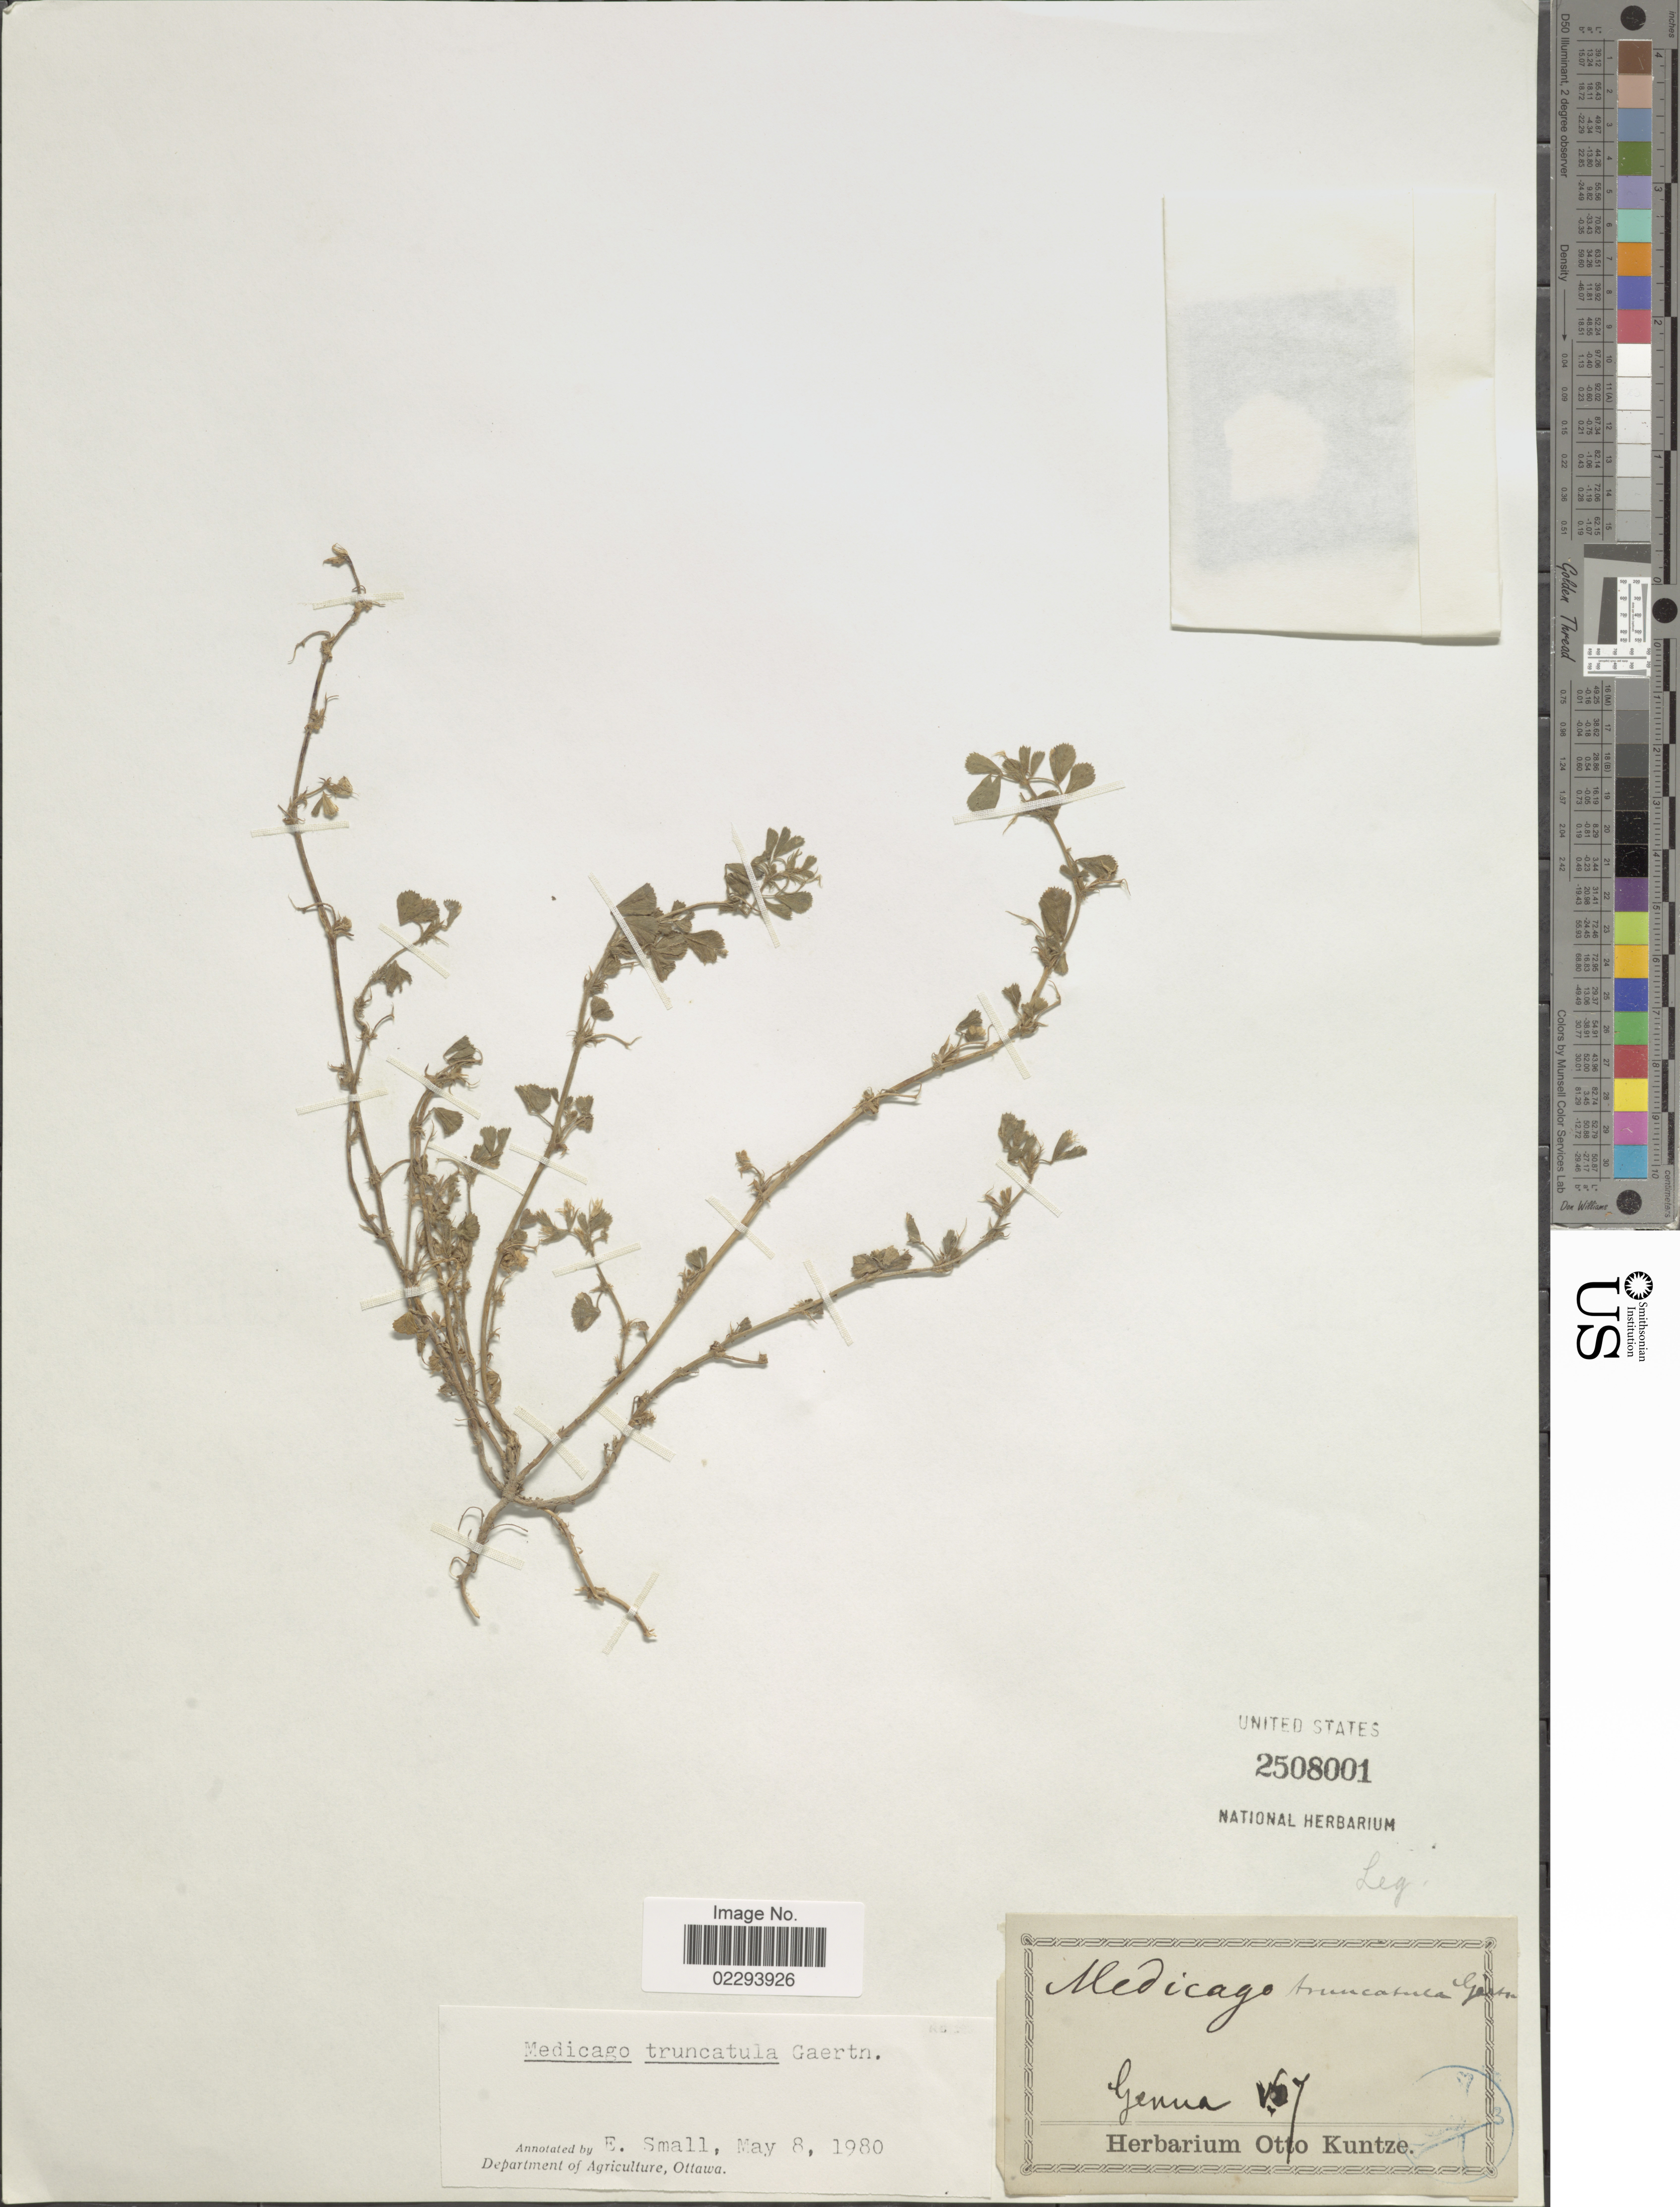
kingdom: Plantae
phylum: Tracheophyta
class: Magnoliopsida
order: Fabales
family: Fabaceae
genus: Medicago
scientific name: Medicago truncatula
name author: Gaertn.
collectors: ex herb. Otto Kuntze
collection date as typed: Transcribed d/m/y: /5/67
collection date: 1867-05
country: Italy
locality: Genua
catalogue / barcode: US 2508001